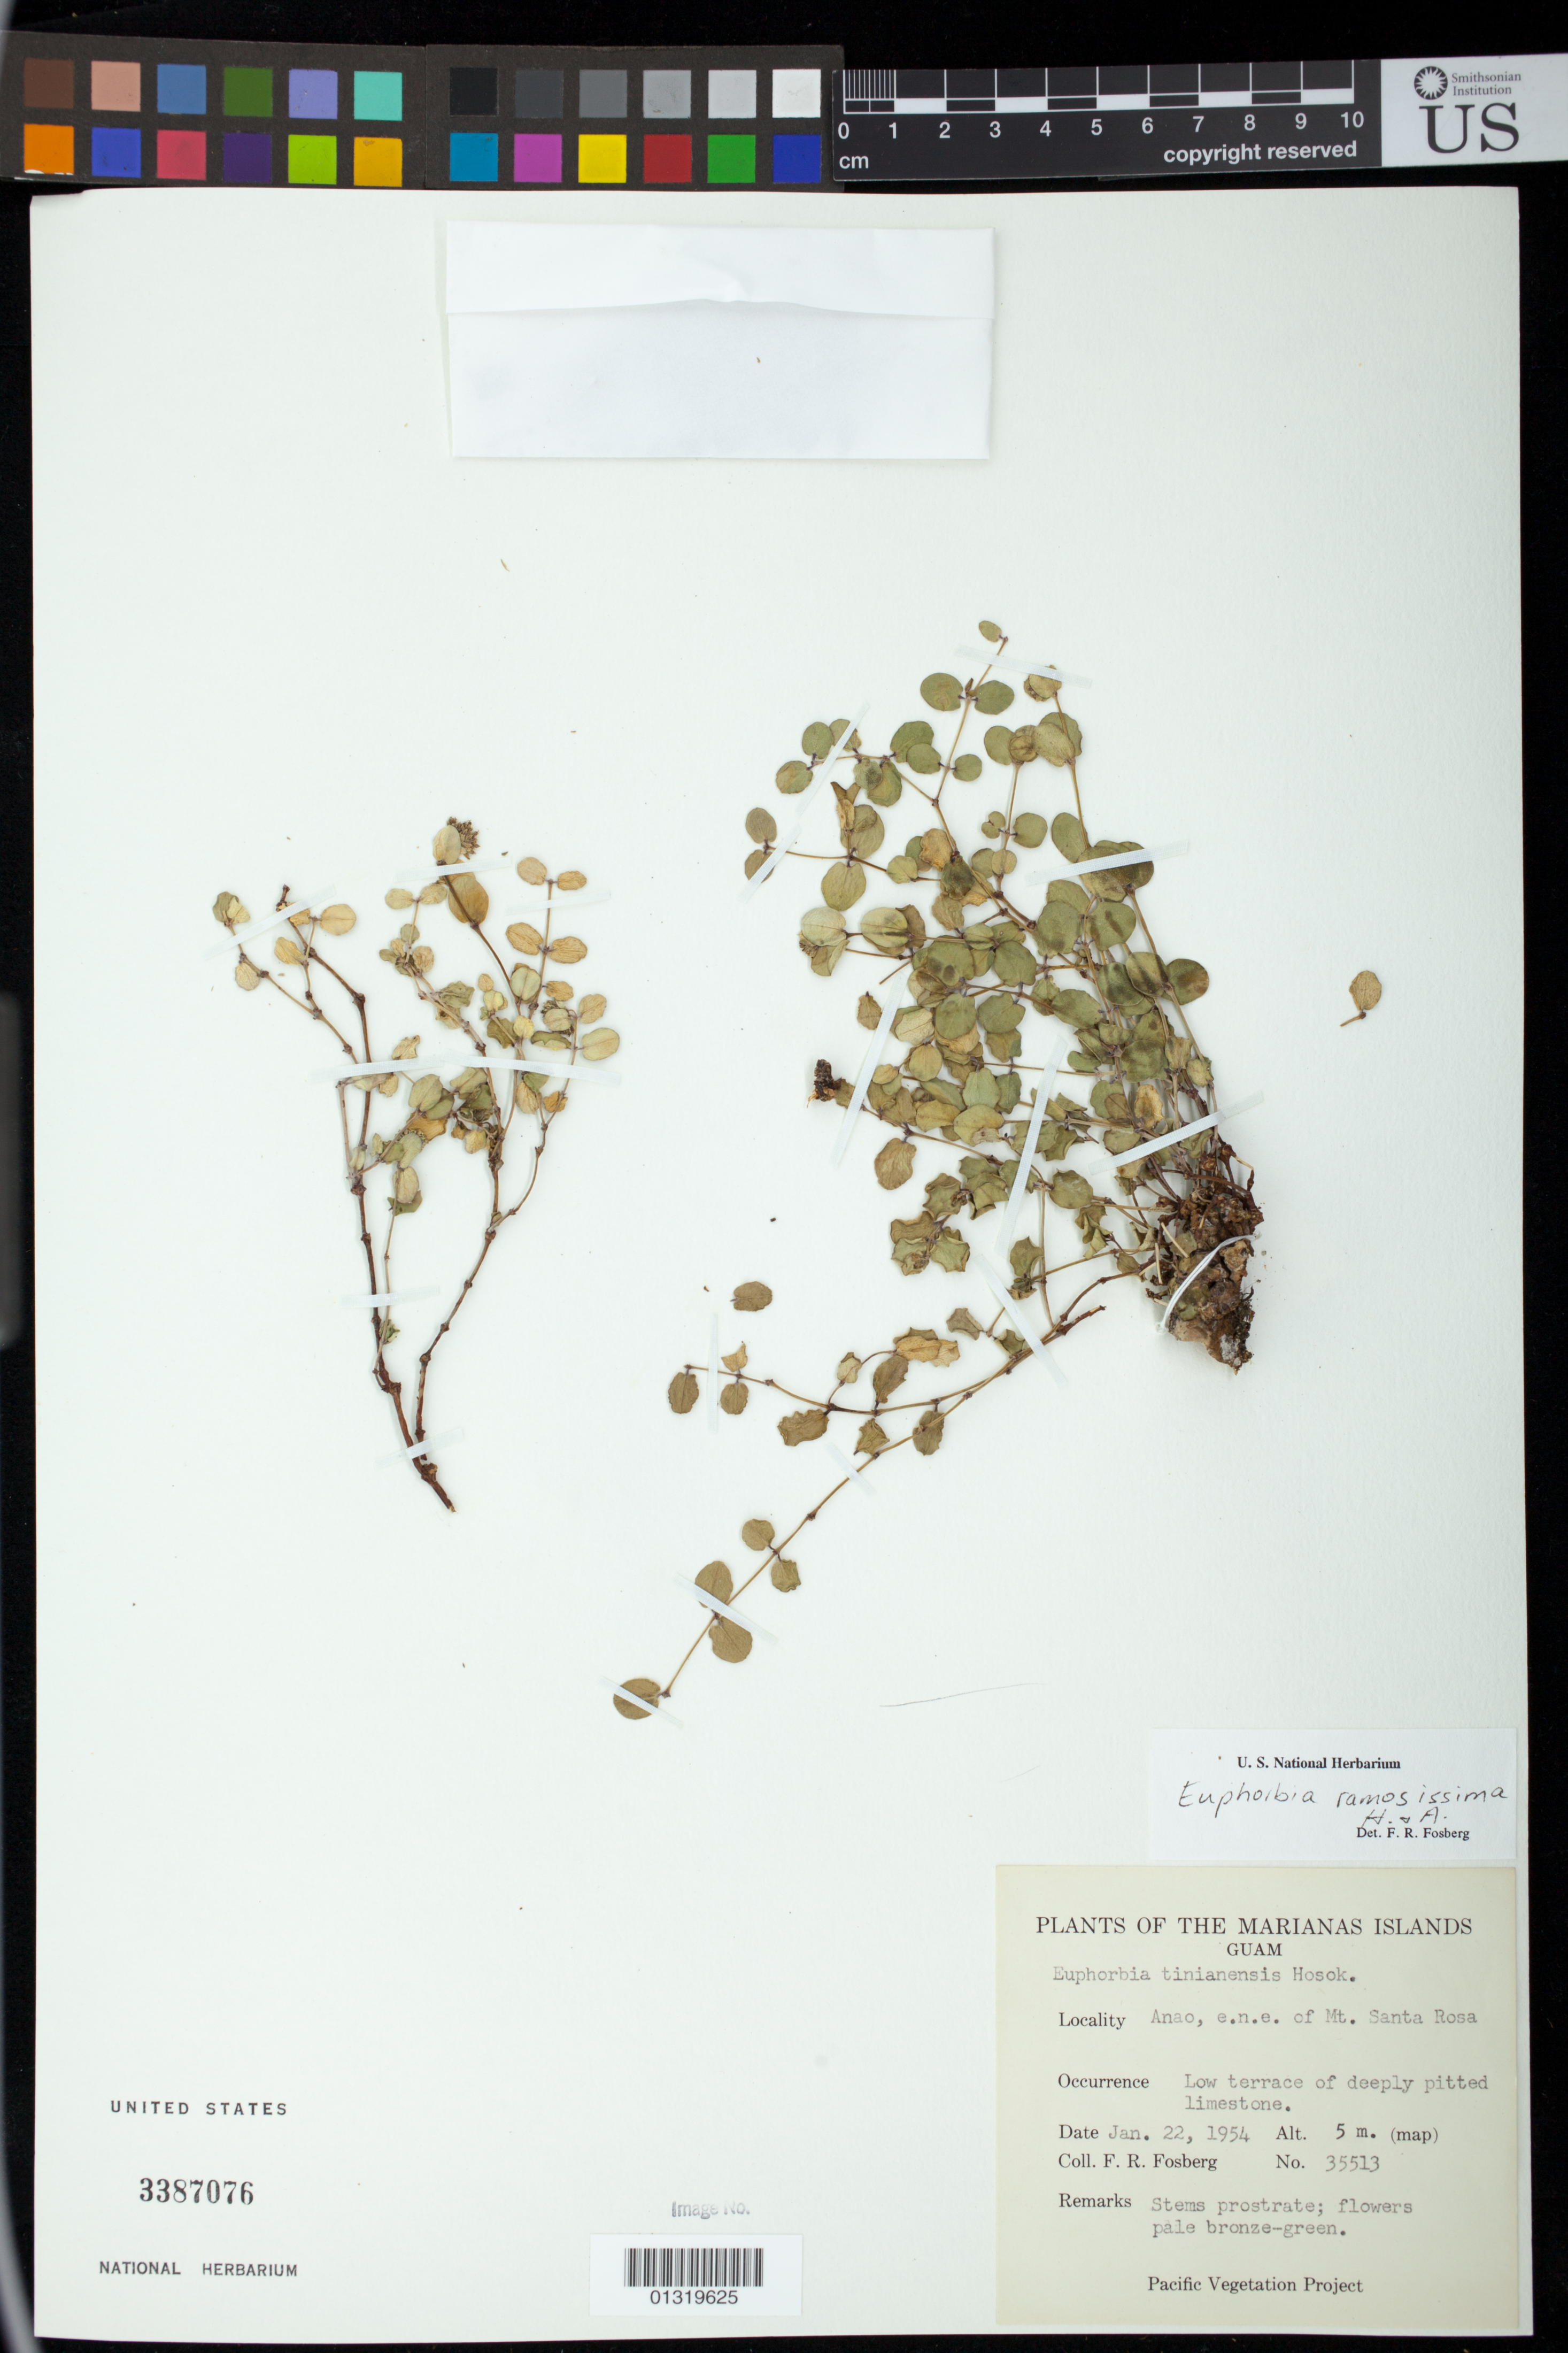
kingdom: Plantae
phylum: Tracheophyta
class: Magnoliopsida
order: Malpighiales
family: Euphorbiaceae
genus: Euphorbia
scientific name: Euphorbia sparrmannii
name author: Boiss.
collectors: F. R. Fosberg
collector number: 35513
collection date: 1954-01-22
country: Northern Mariana Islands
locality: Anao, e.n.e. of Mt. Santa Rosa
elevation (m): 5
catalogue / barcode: US 3387076